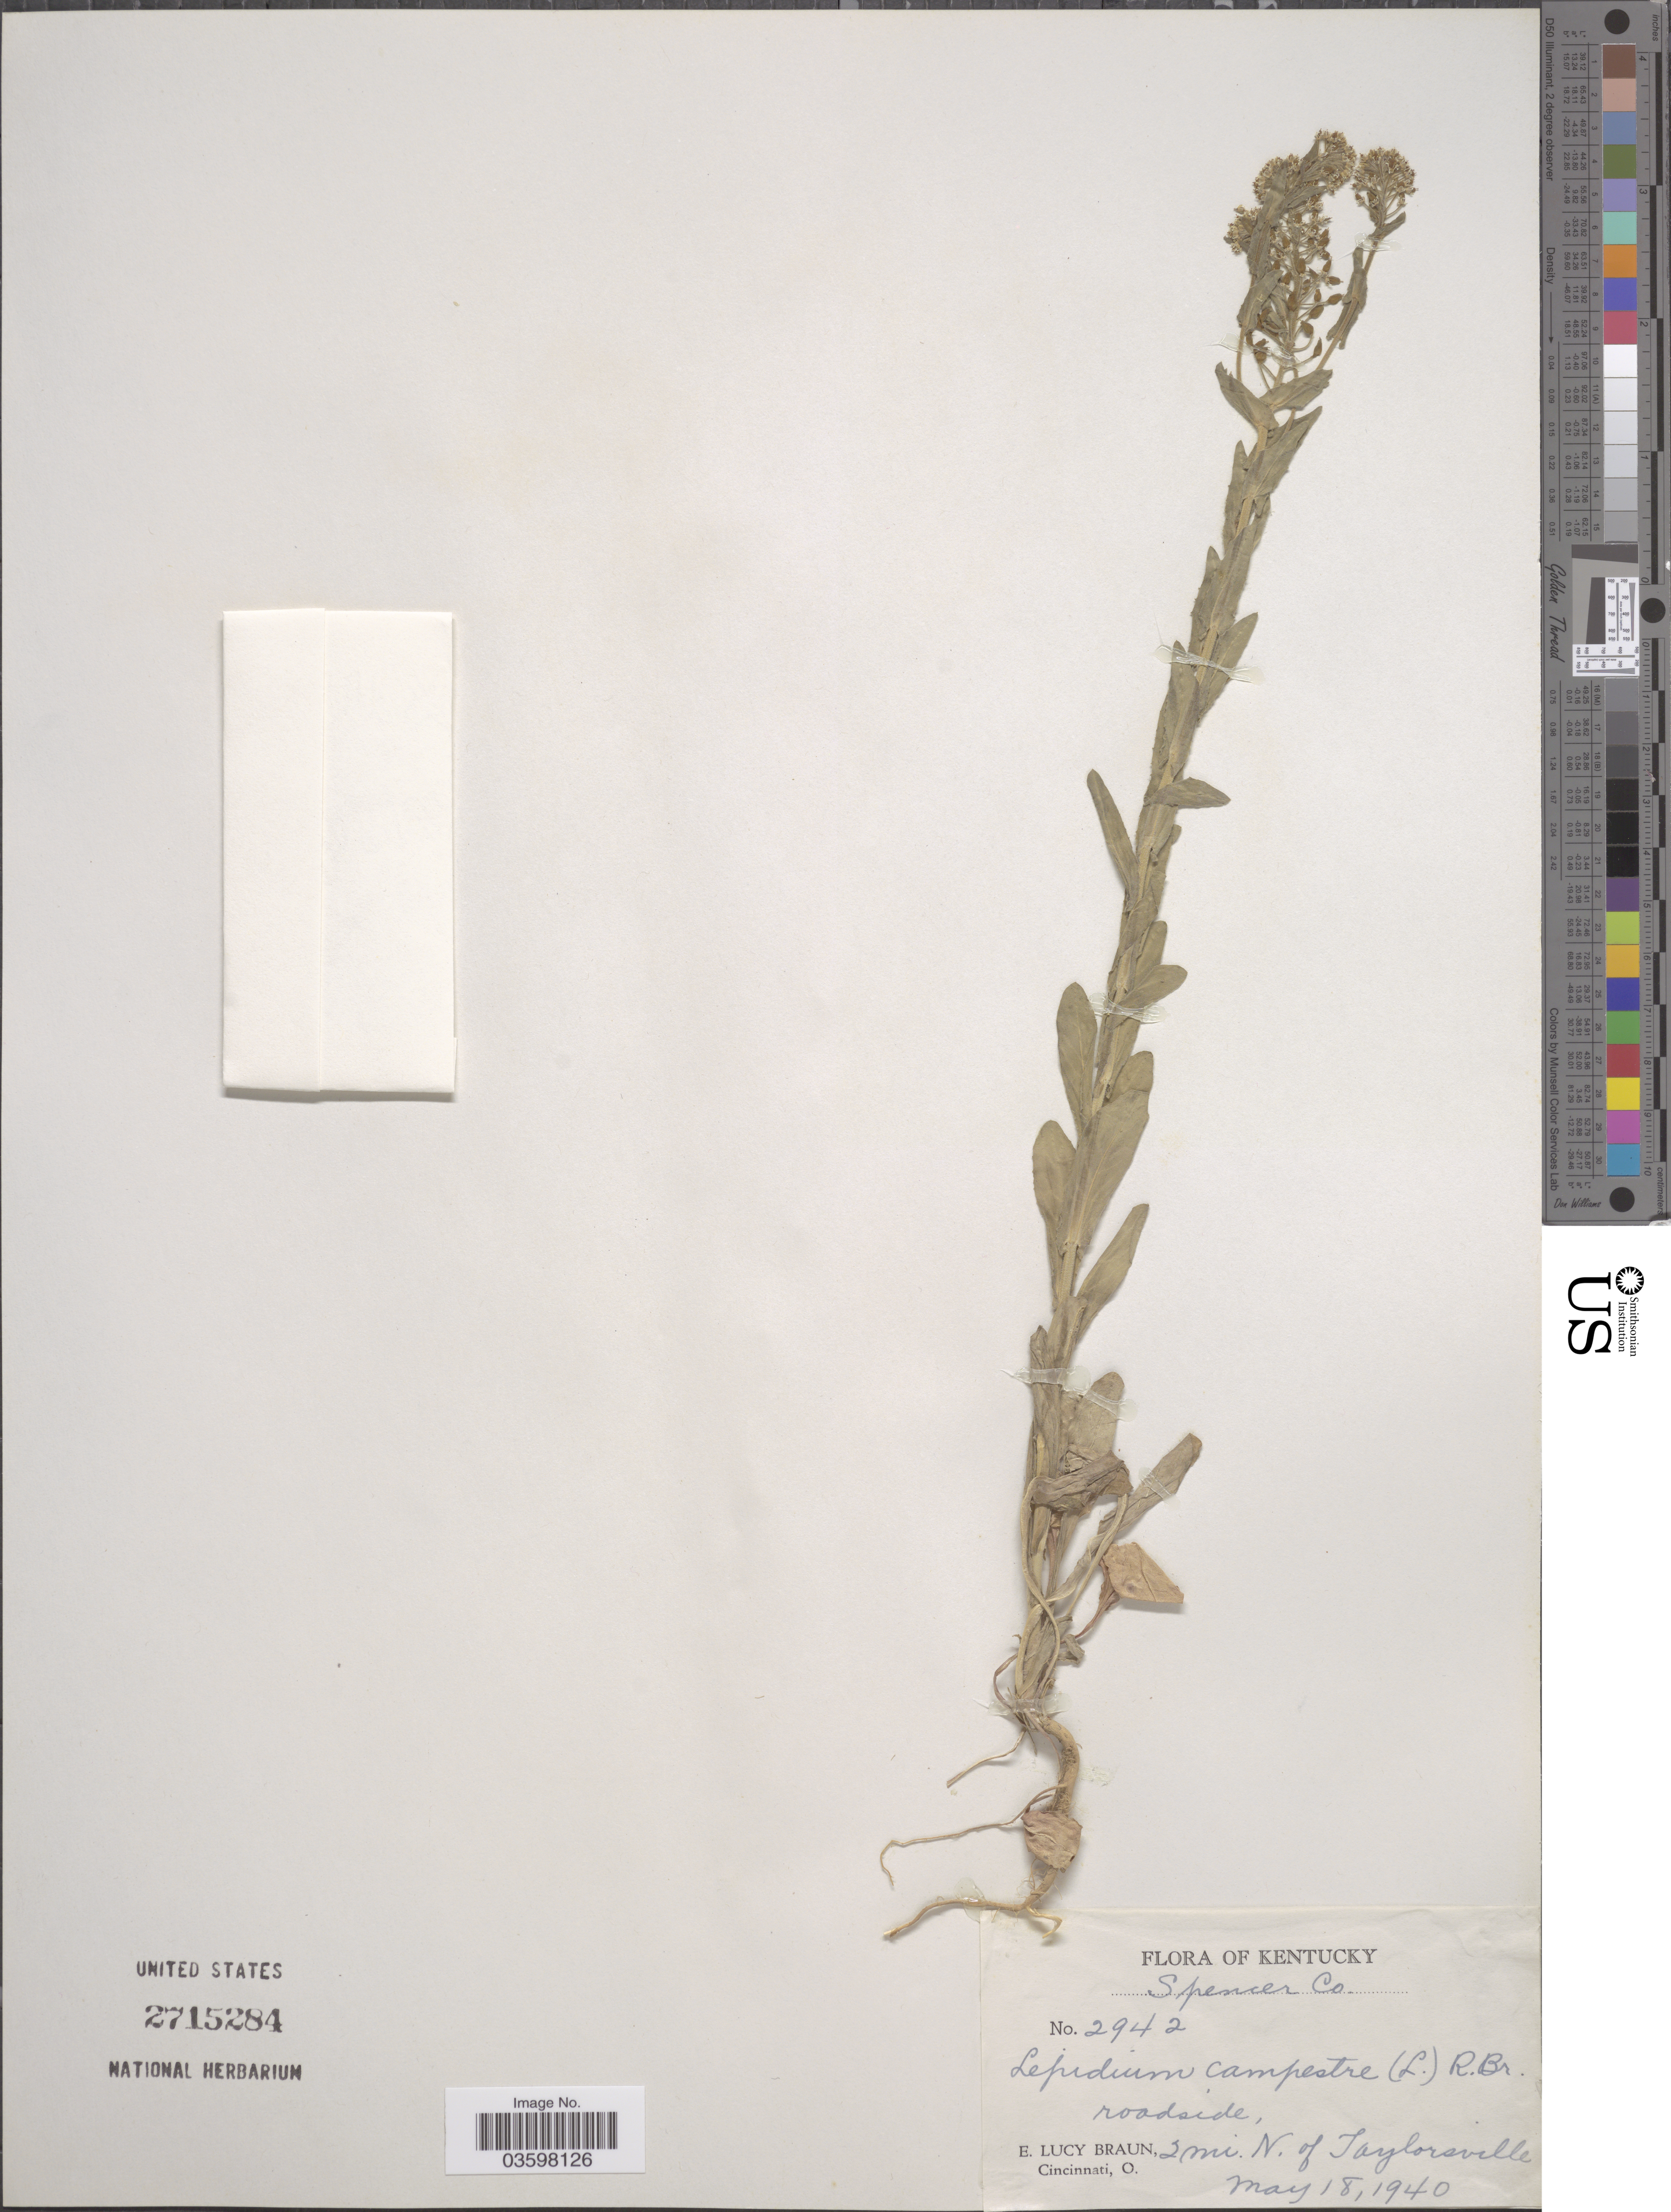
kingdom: Plantae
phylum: Tracheophyta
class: Magnoliopsida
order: Brassicales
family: Brassicaceae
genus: Lepidium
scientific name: Lepidium campestre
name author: (L.) W.T. Aiton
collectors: E. L. Braun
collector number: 2942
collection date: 1940-05-18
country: United States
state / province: Kentucky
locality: Spencer Co. 2 mi. N. of Taylorsville.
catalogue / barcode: US 2715284